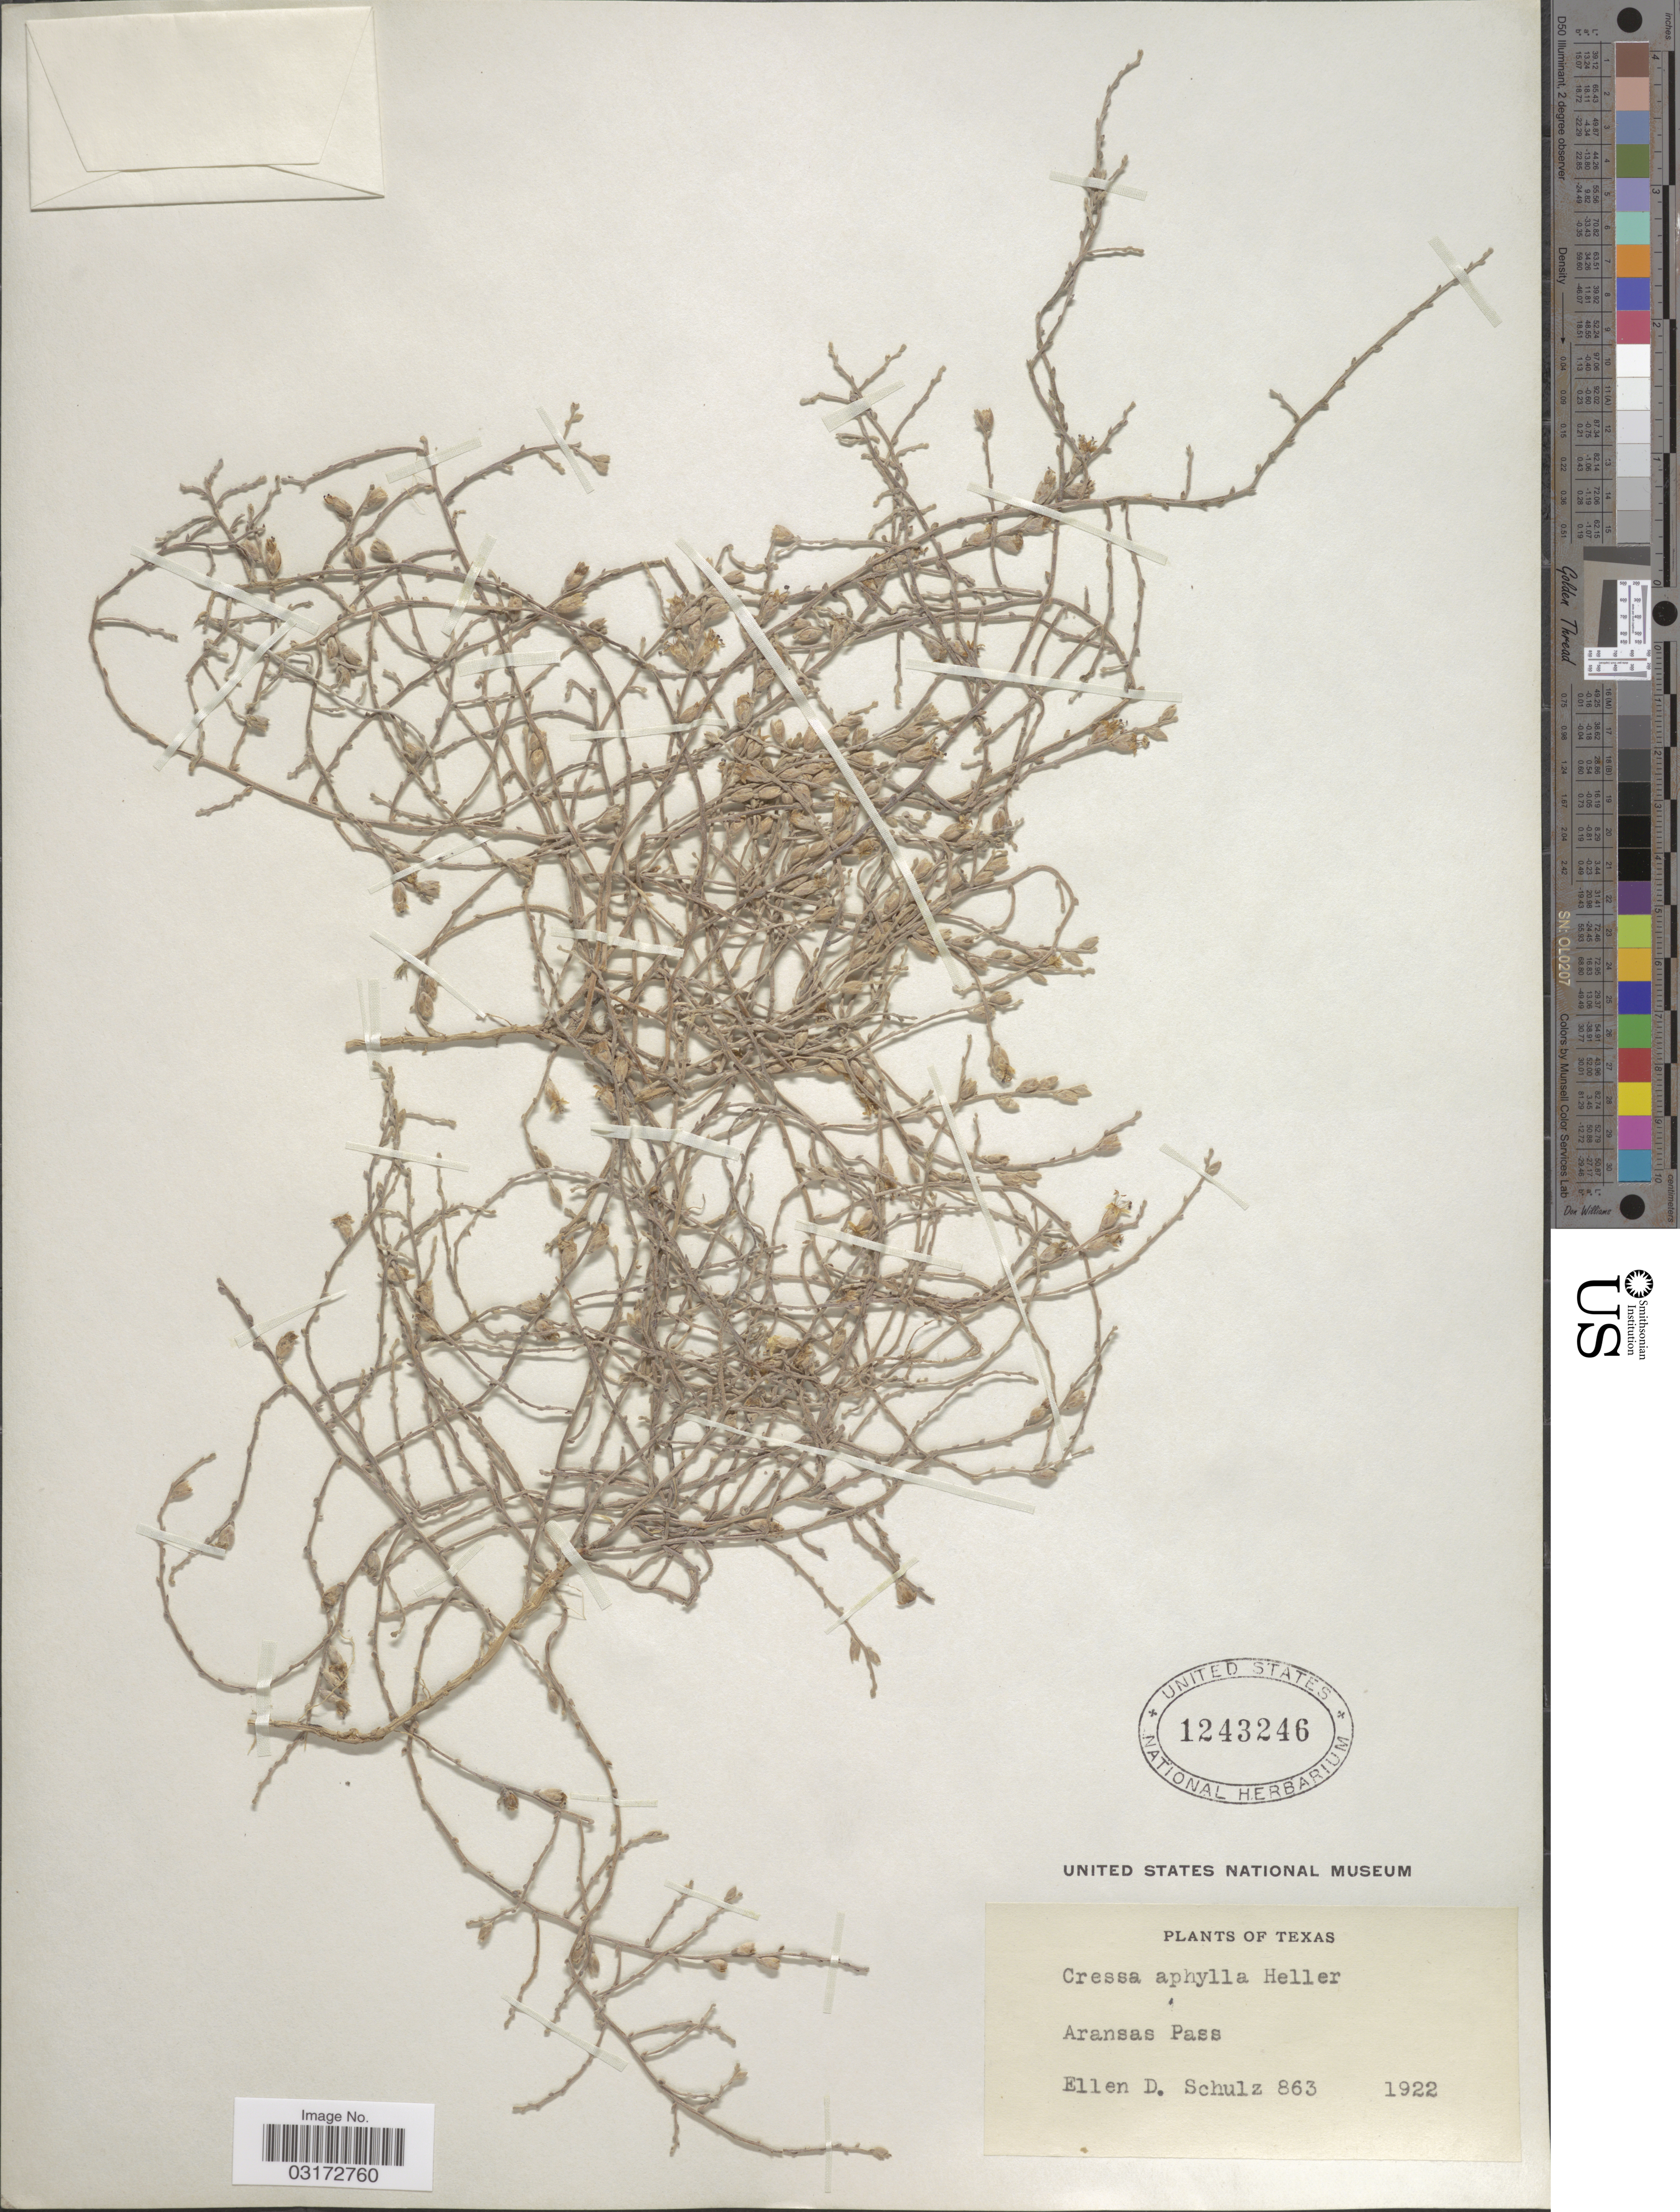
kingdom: Plantae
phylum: Tracheophyta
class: Magnoliopsida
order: Solanales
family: Convolvulaceae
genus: Cressa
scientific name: Cressa nudicaulis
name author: Griseb.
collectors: E. D. Schulz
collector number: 863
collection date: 1922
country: United States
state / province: Texas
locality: Aransas Pass.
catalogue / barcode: US 1243246